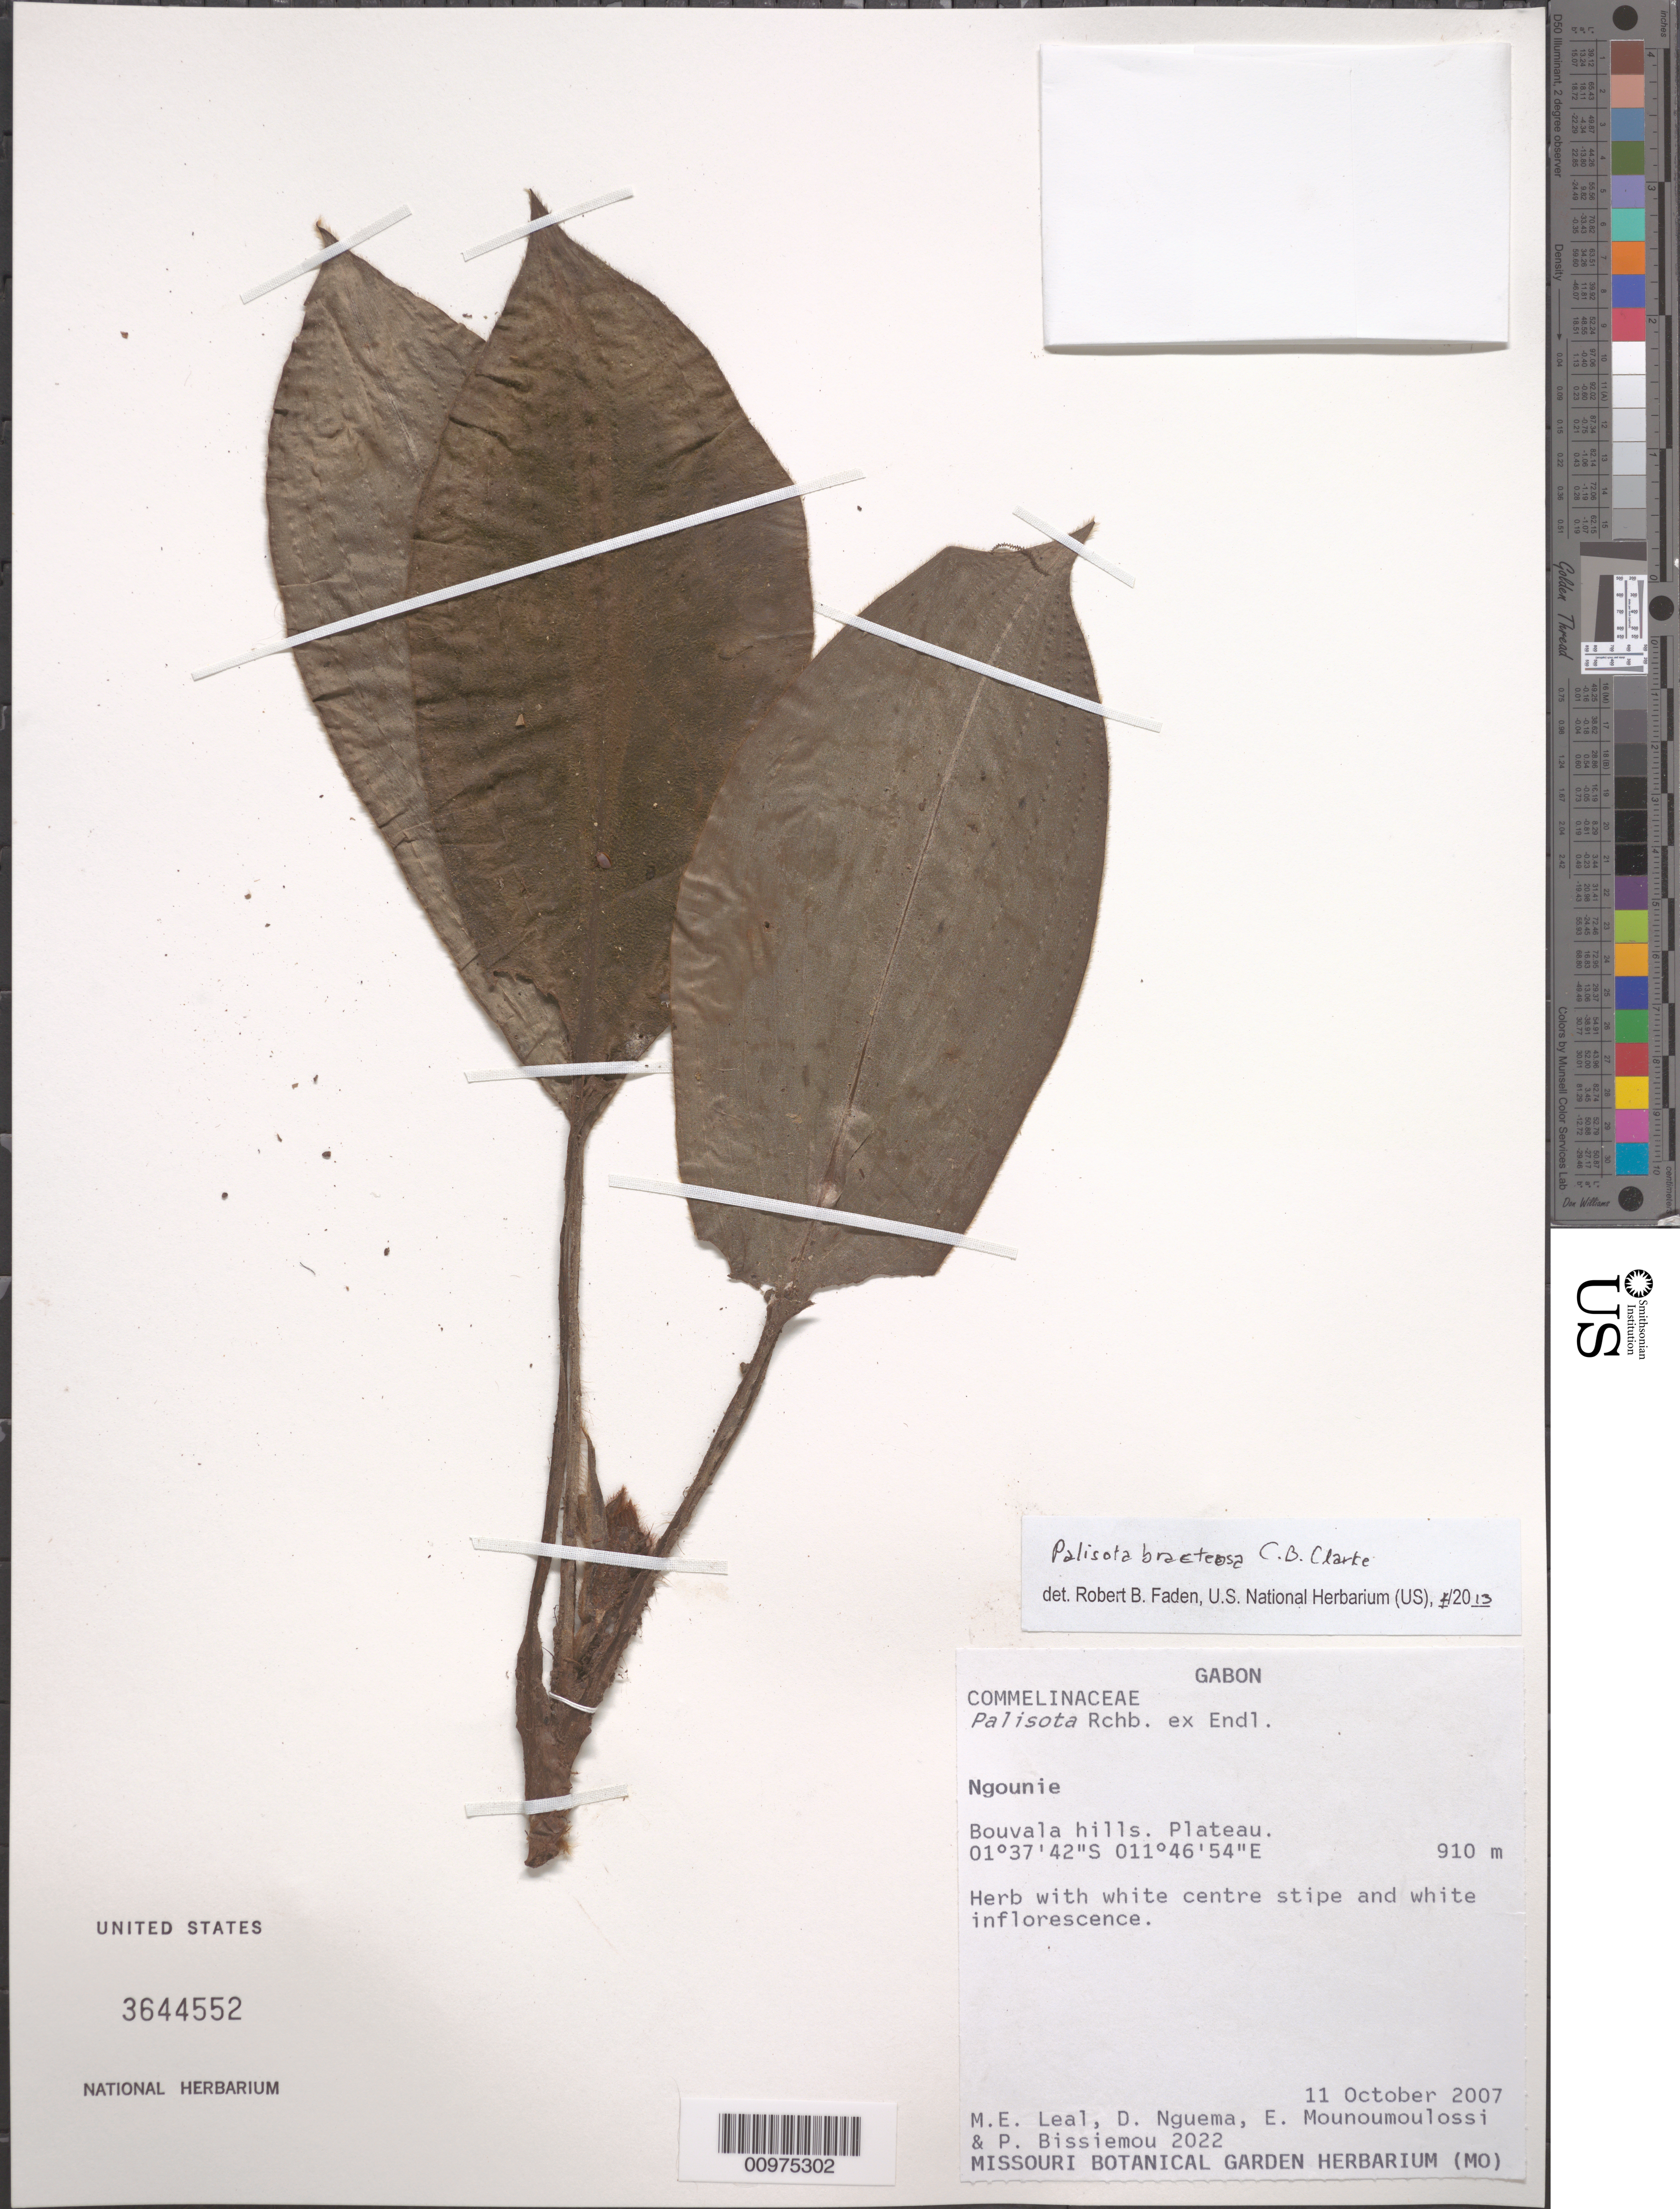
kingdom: Plantae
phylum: Tracheophyta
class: Liliopsida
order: Commelinales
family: Commelinaceae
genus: Palisota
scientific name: Palisota bracteosa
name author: C.B. Clarke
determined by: Faden, Robert B., (US), Smithsonian Institution - National Museum of Natural History (UNITED STATES)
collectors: M. E. Leal et al.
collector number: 2022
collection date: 2007-10-11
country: Gabon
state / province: Ngounie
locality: Bouvala hills.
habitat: Plateau.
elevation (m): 910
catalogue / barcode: US 3644552